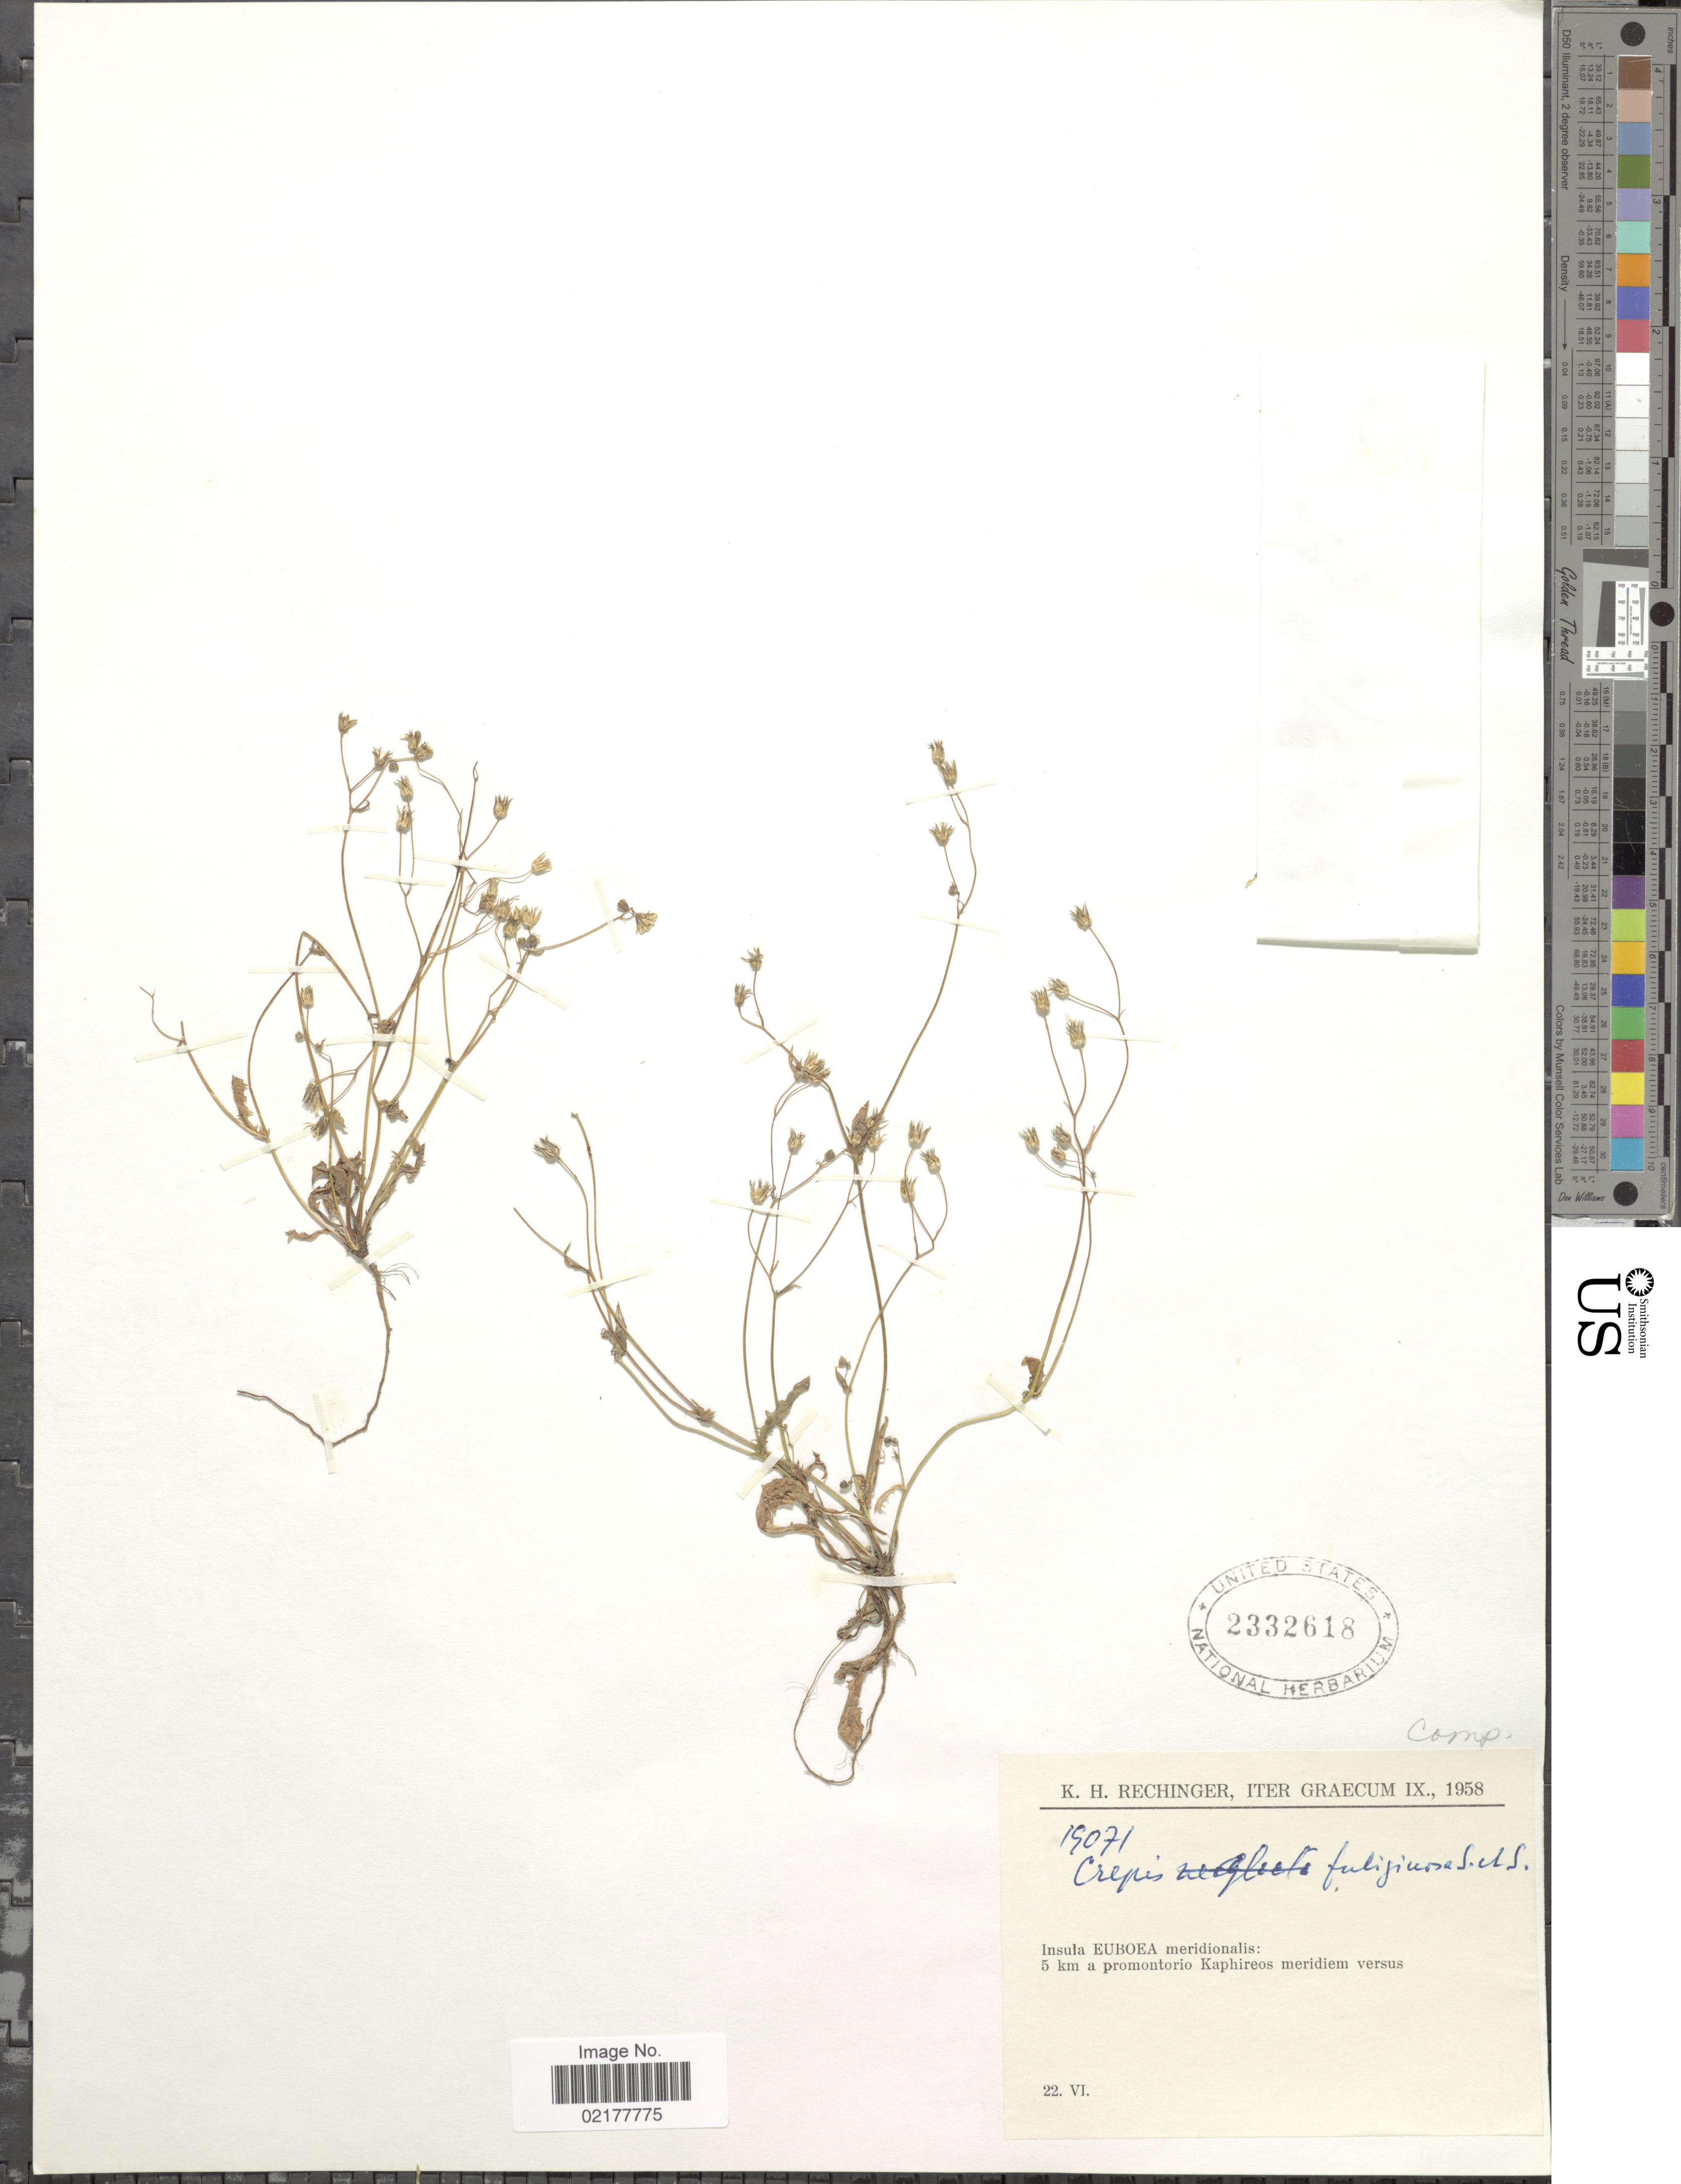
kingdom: Plantae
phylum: Tracheophyta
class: Magnoliopsida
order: Asterales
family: Asteraceae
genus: Crepis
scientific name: Crepis fuliginosa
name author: Sm.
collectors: K. H. Rechinger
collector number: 19071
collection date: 1958-06-22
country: Greece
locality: Graecum. Insula Euboea meridionalis: 5 km a promontorio Kaphireos meridiem versus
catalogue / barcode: US 2332618